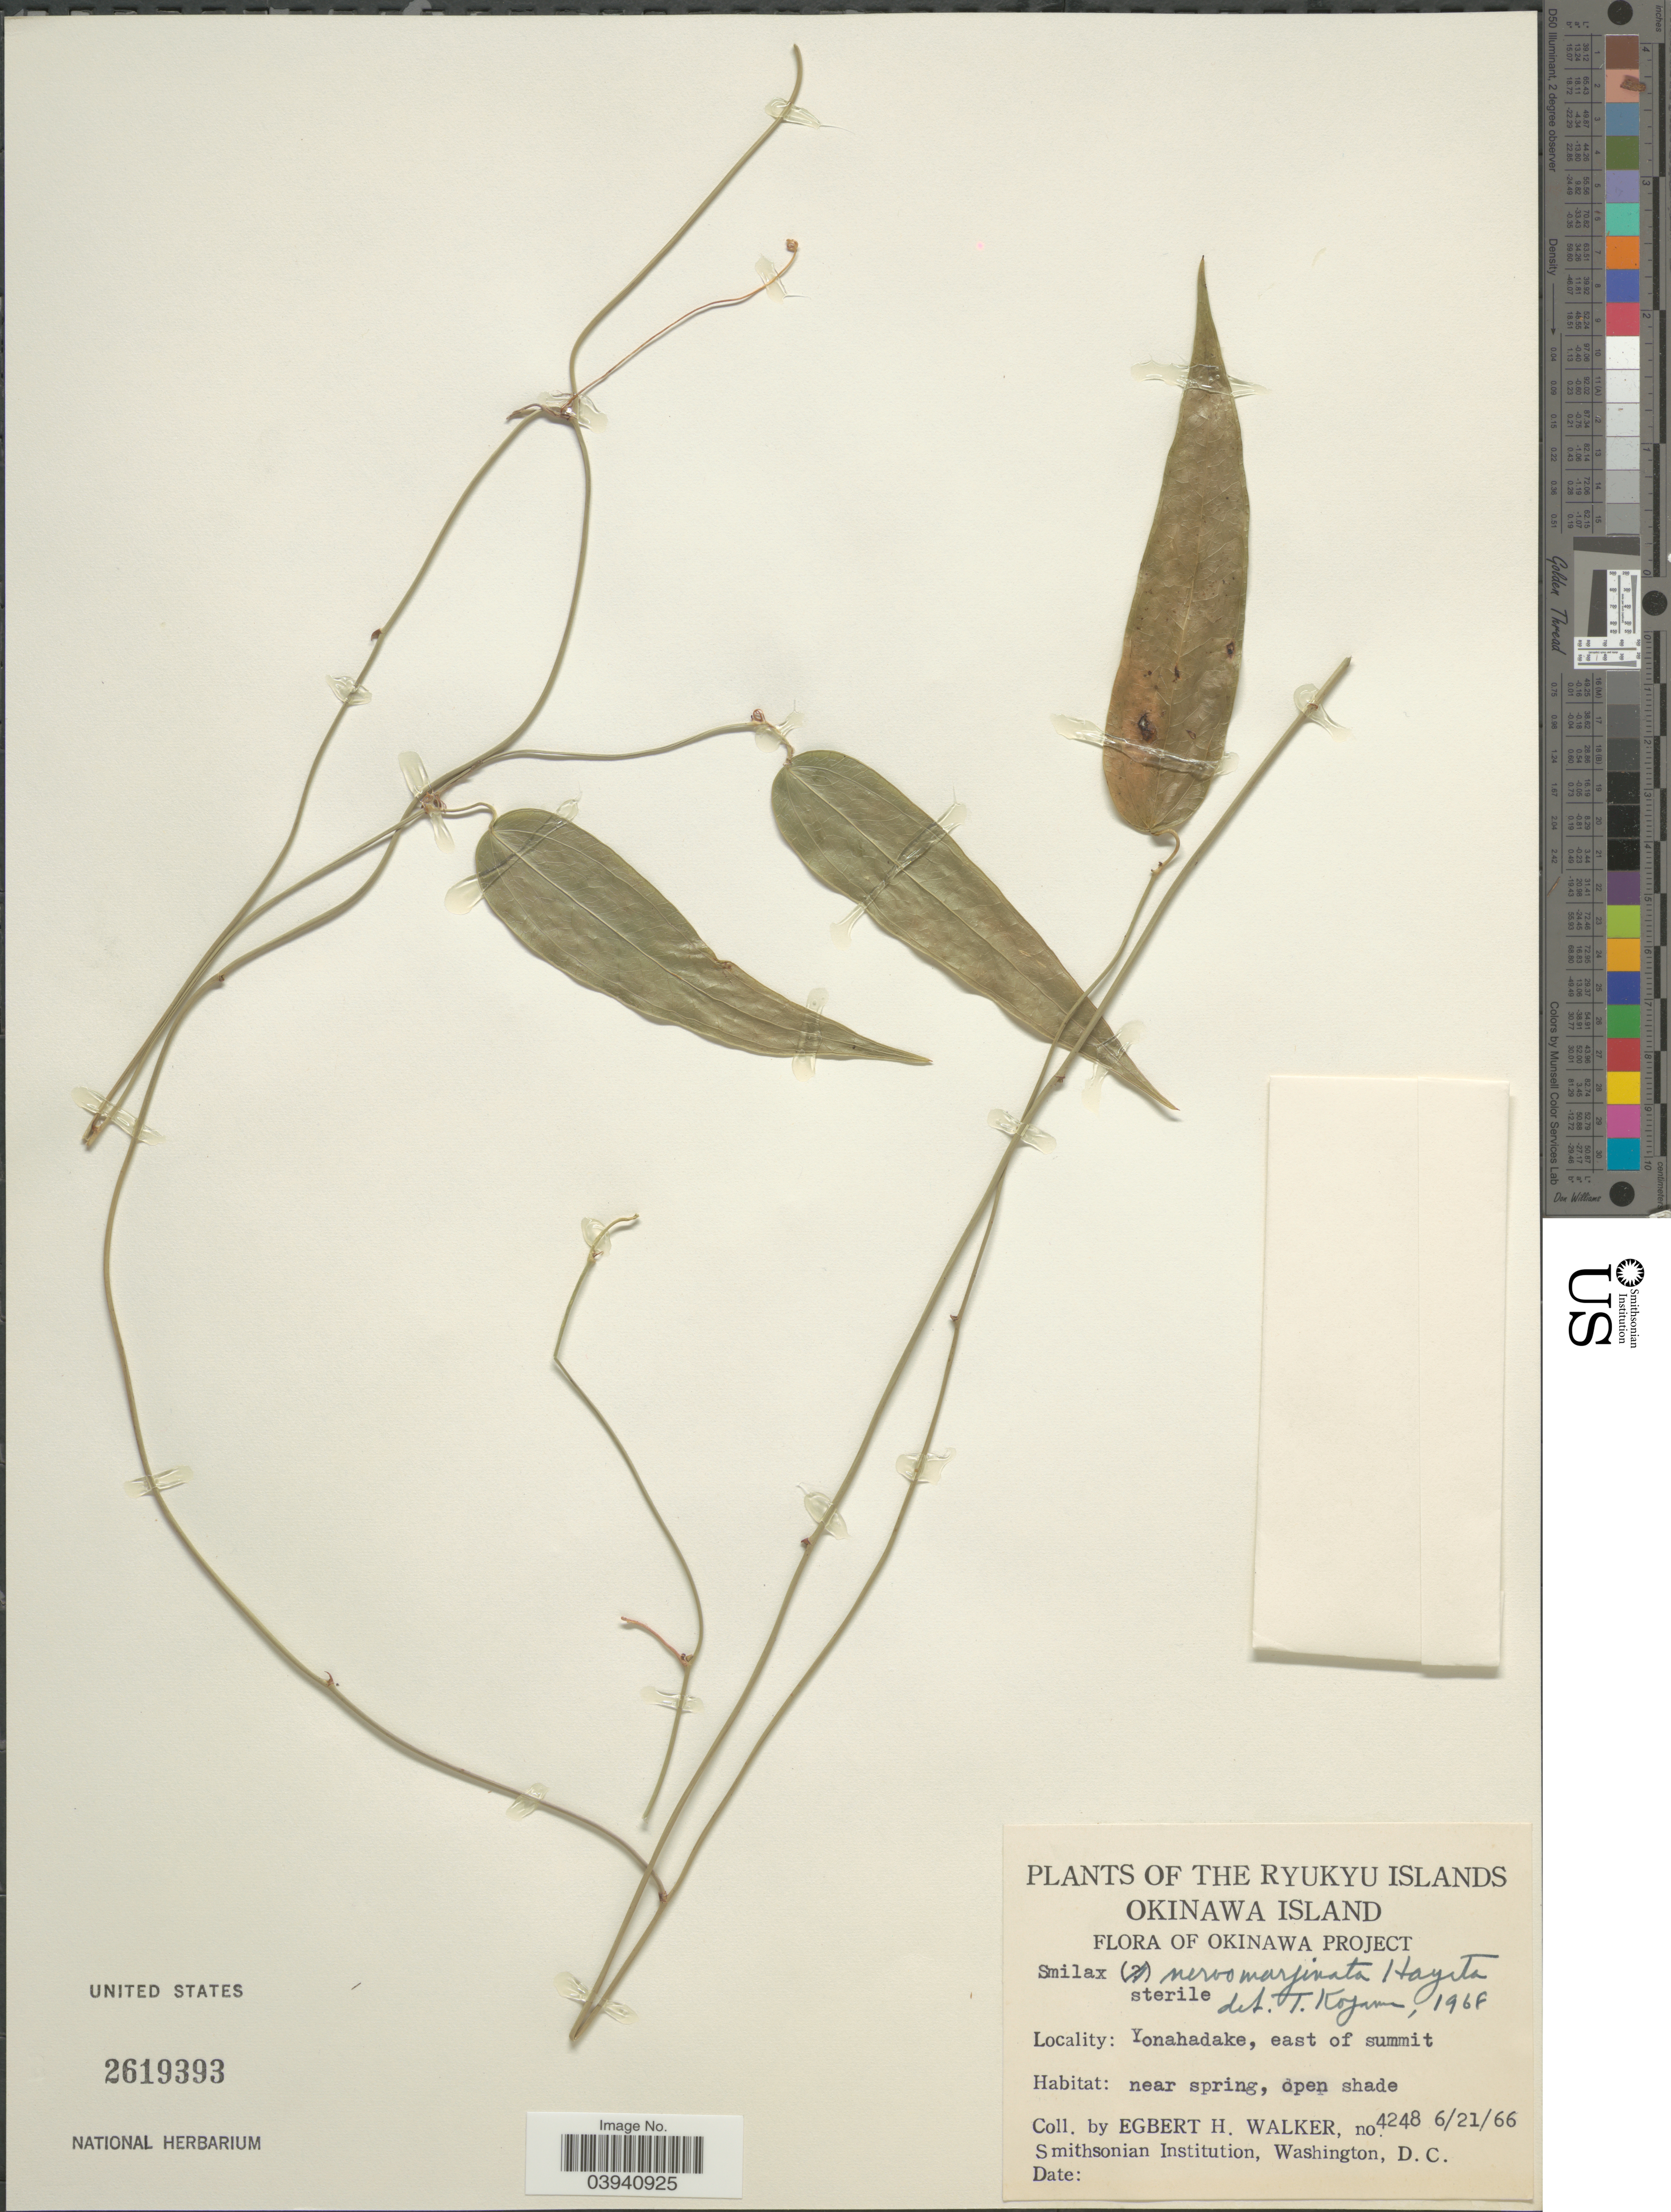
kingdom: Plantae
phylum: Tracheophyta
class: Liliopsida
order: Liliales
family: Smilacaceae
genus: Smilax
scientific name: Smilax nervomarginata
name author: Hayata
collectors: E. H. Walker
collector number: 4248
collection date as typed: Transcribed d/m/y: 21/6/66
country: Japan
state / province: Okinawa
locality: Ryukyu Islands. Okinawa Island. Okinawa Project. Yonahadake, east of summit.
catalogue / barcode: US 2619393